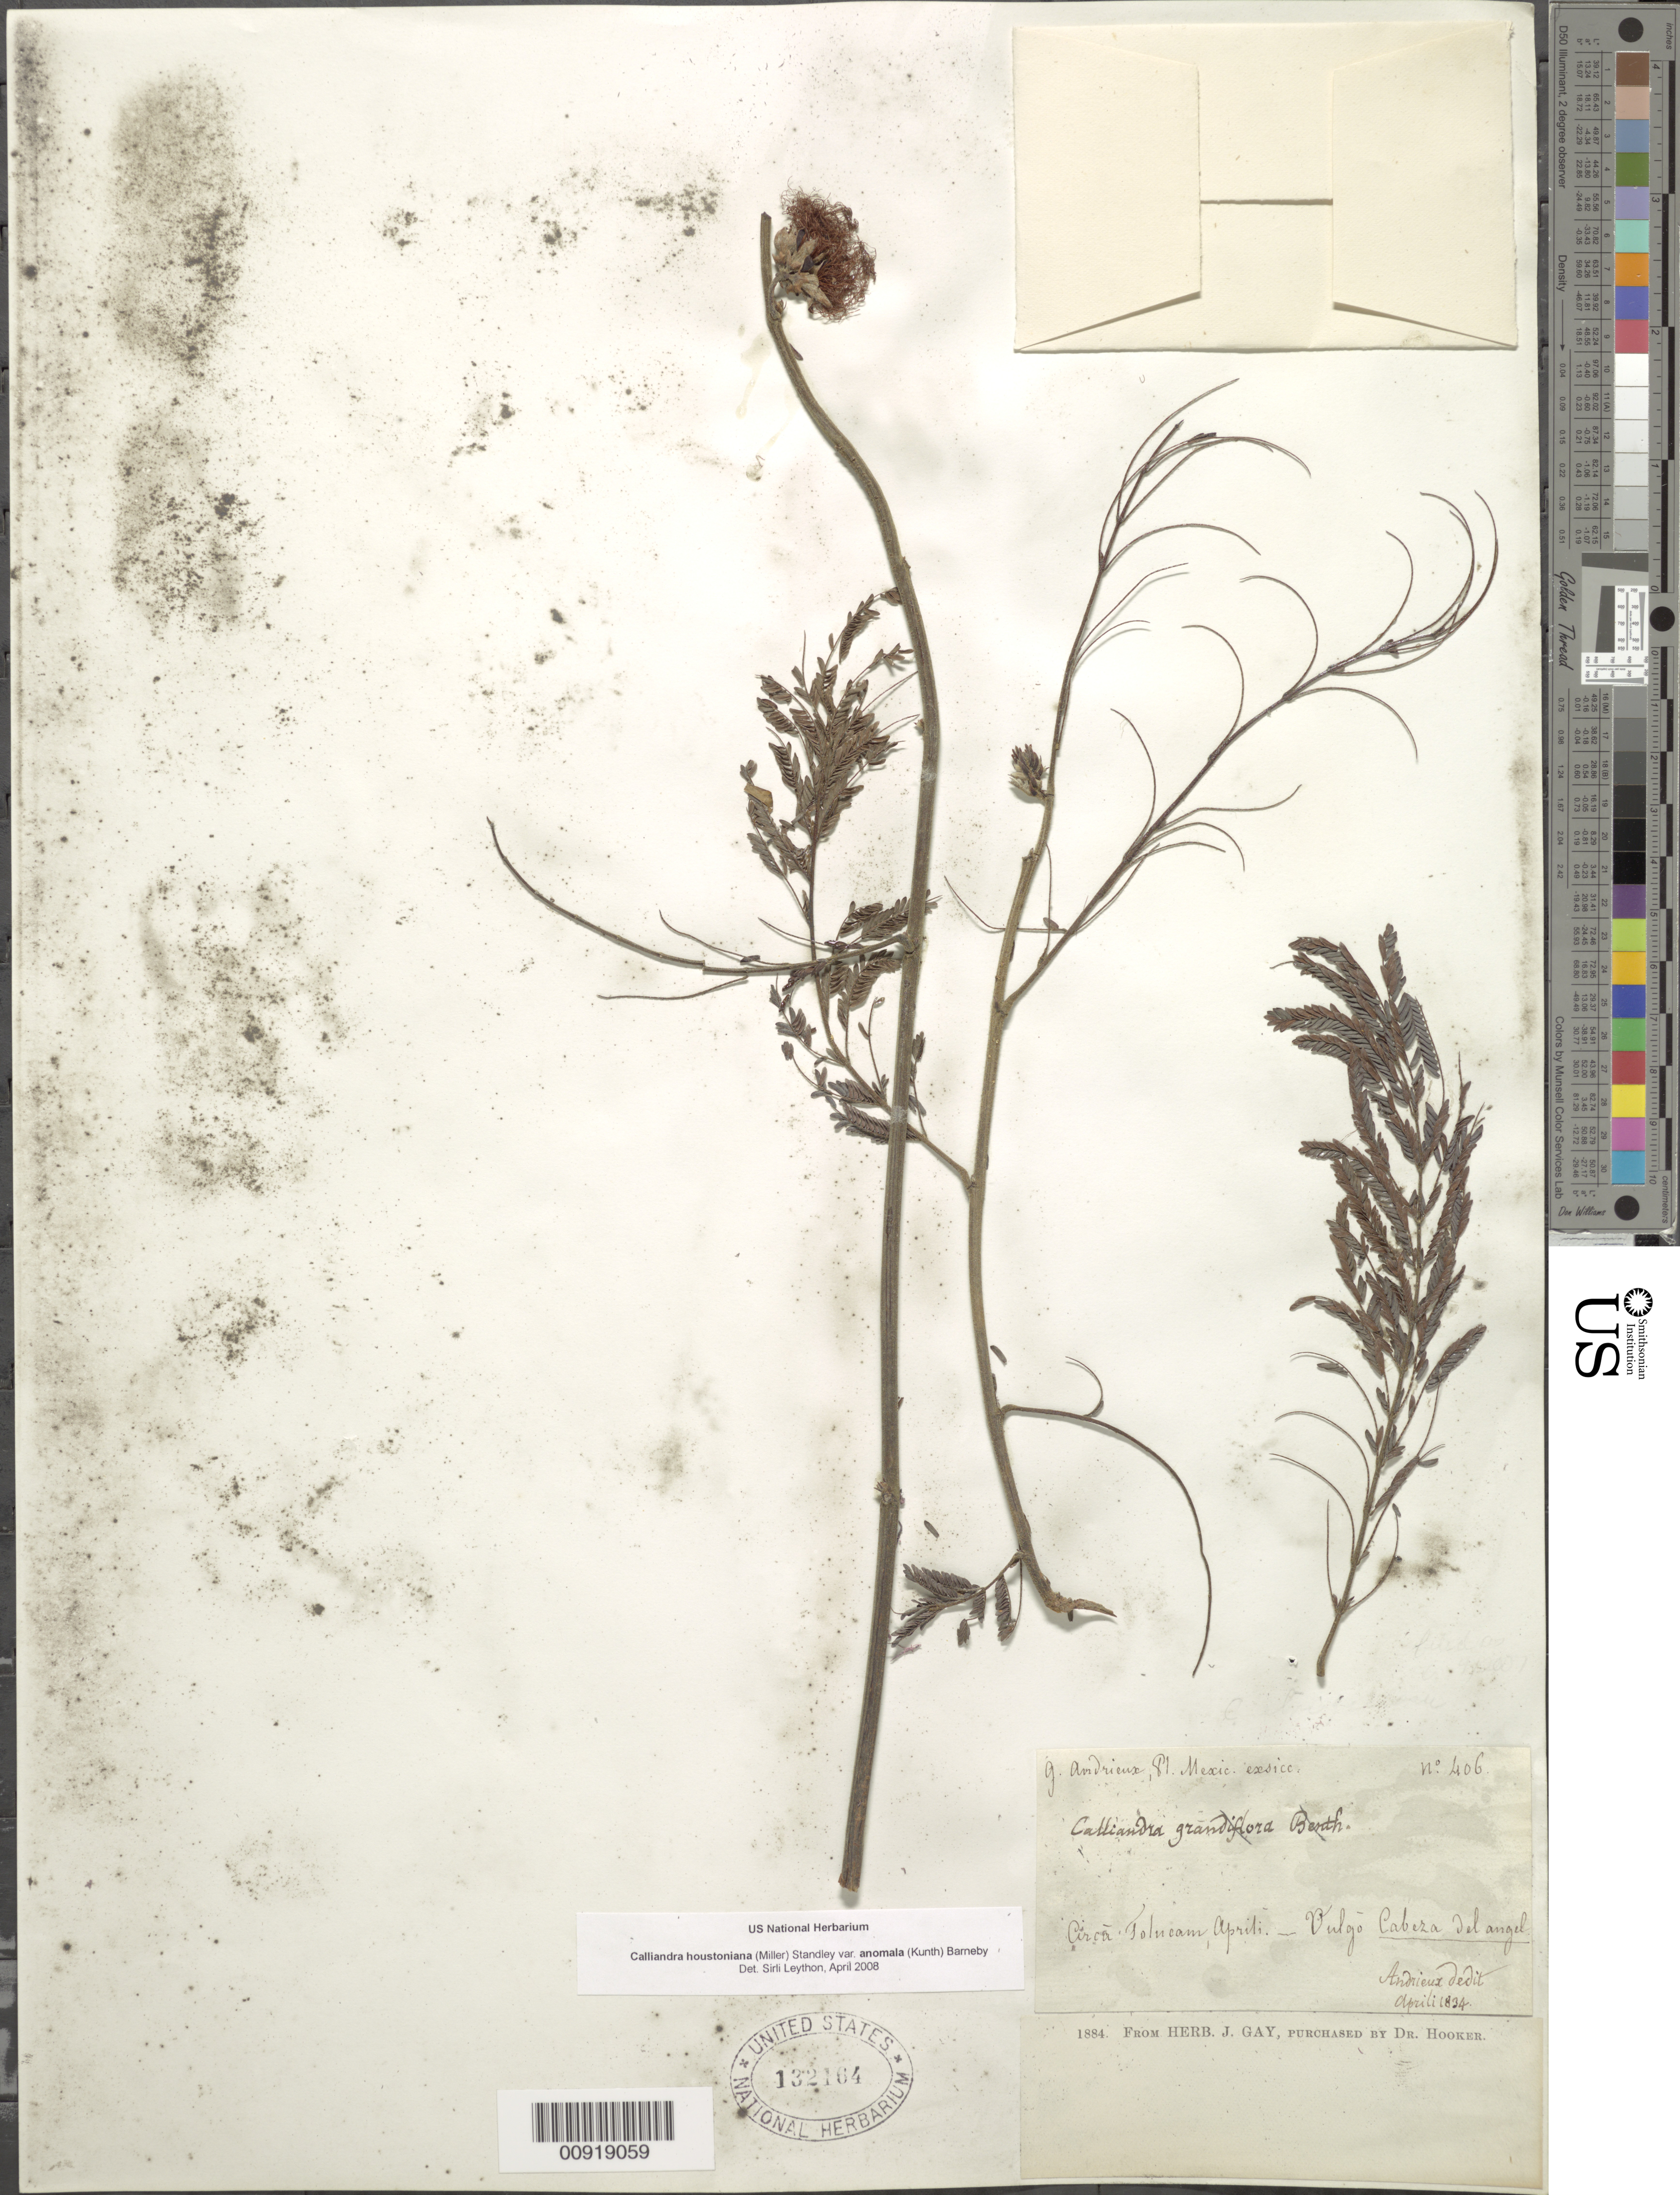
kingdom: Plantae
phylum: Tracheophyta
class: Magnoliopsida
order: Fabales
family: Fabaceae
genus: Calliandra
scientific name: Calliandra houstoniana var. anomala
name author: (Kunth) Barneby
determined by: Leython, S.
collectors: G. Andrieux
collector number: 406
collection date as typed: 1834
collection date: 1834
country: Mexico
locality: Circa Tolucam.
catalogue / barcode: US 132164